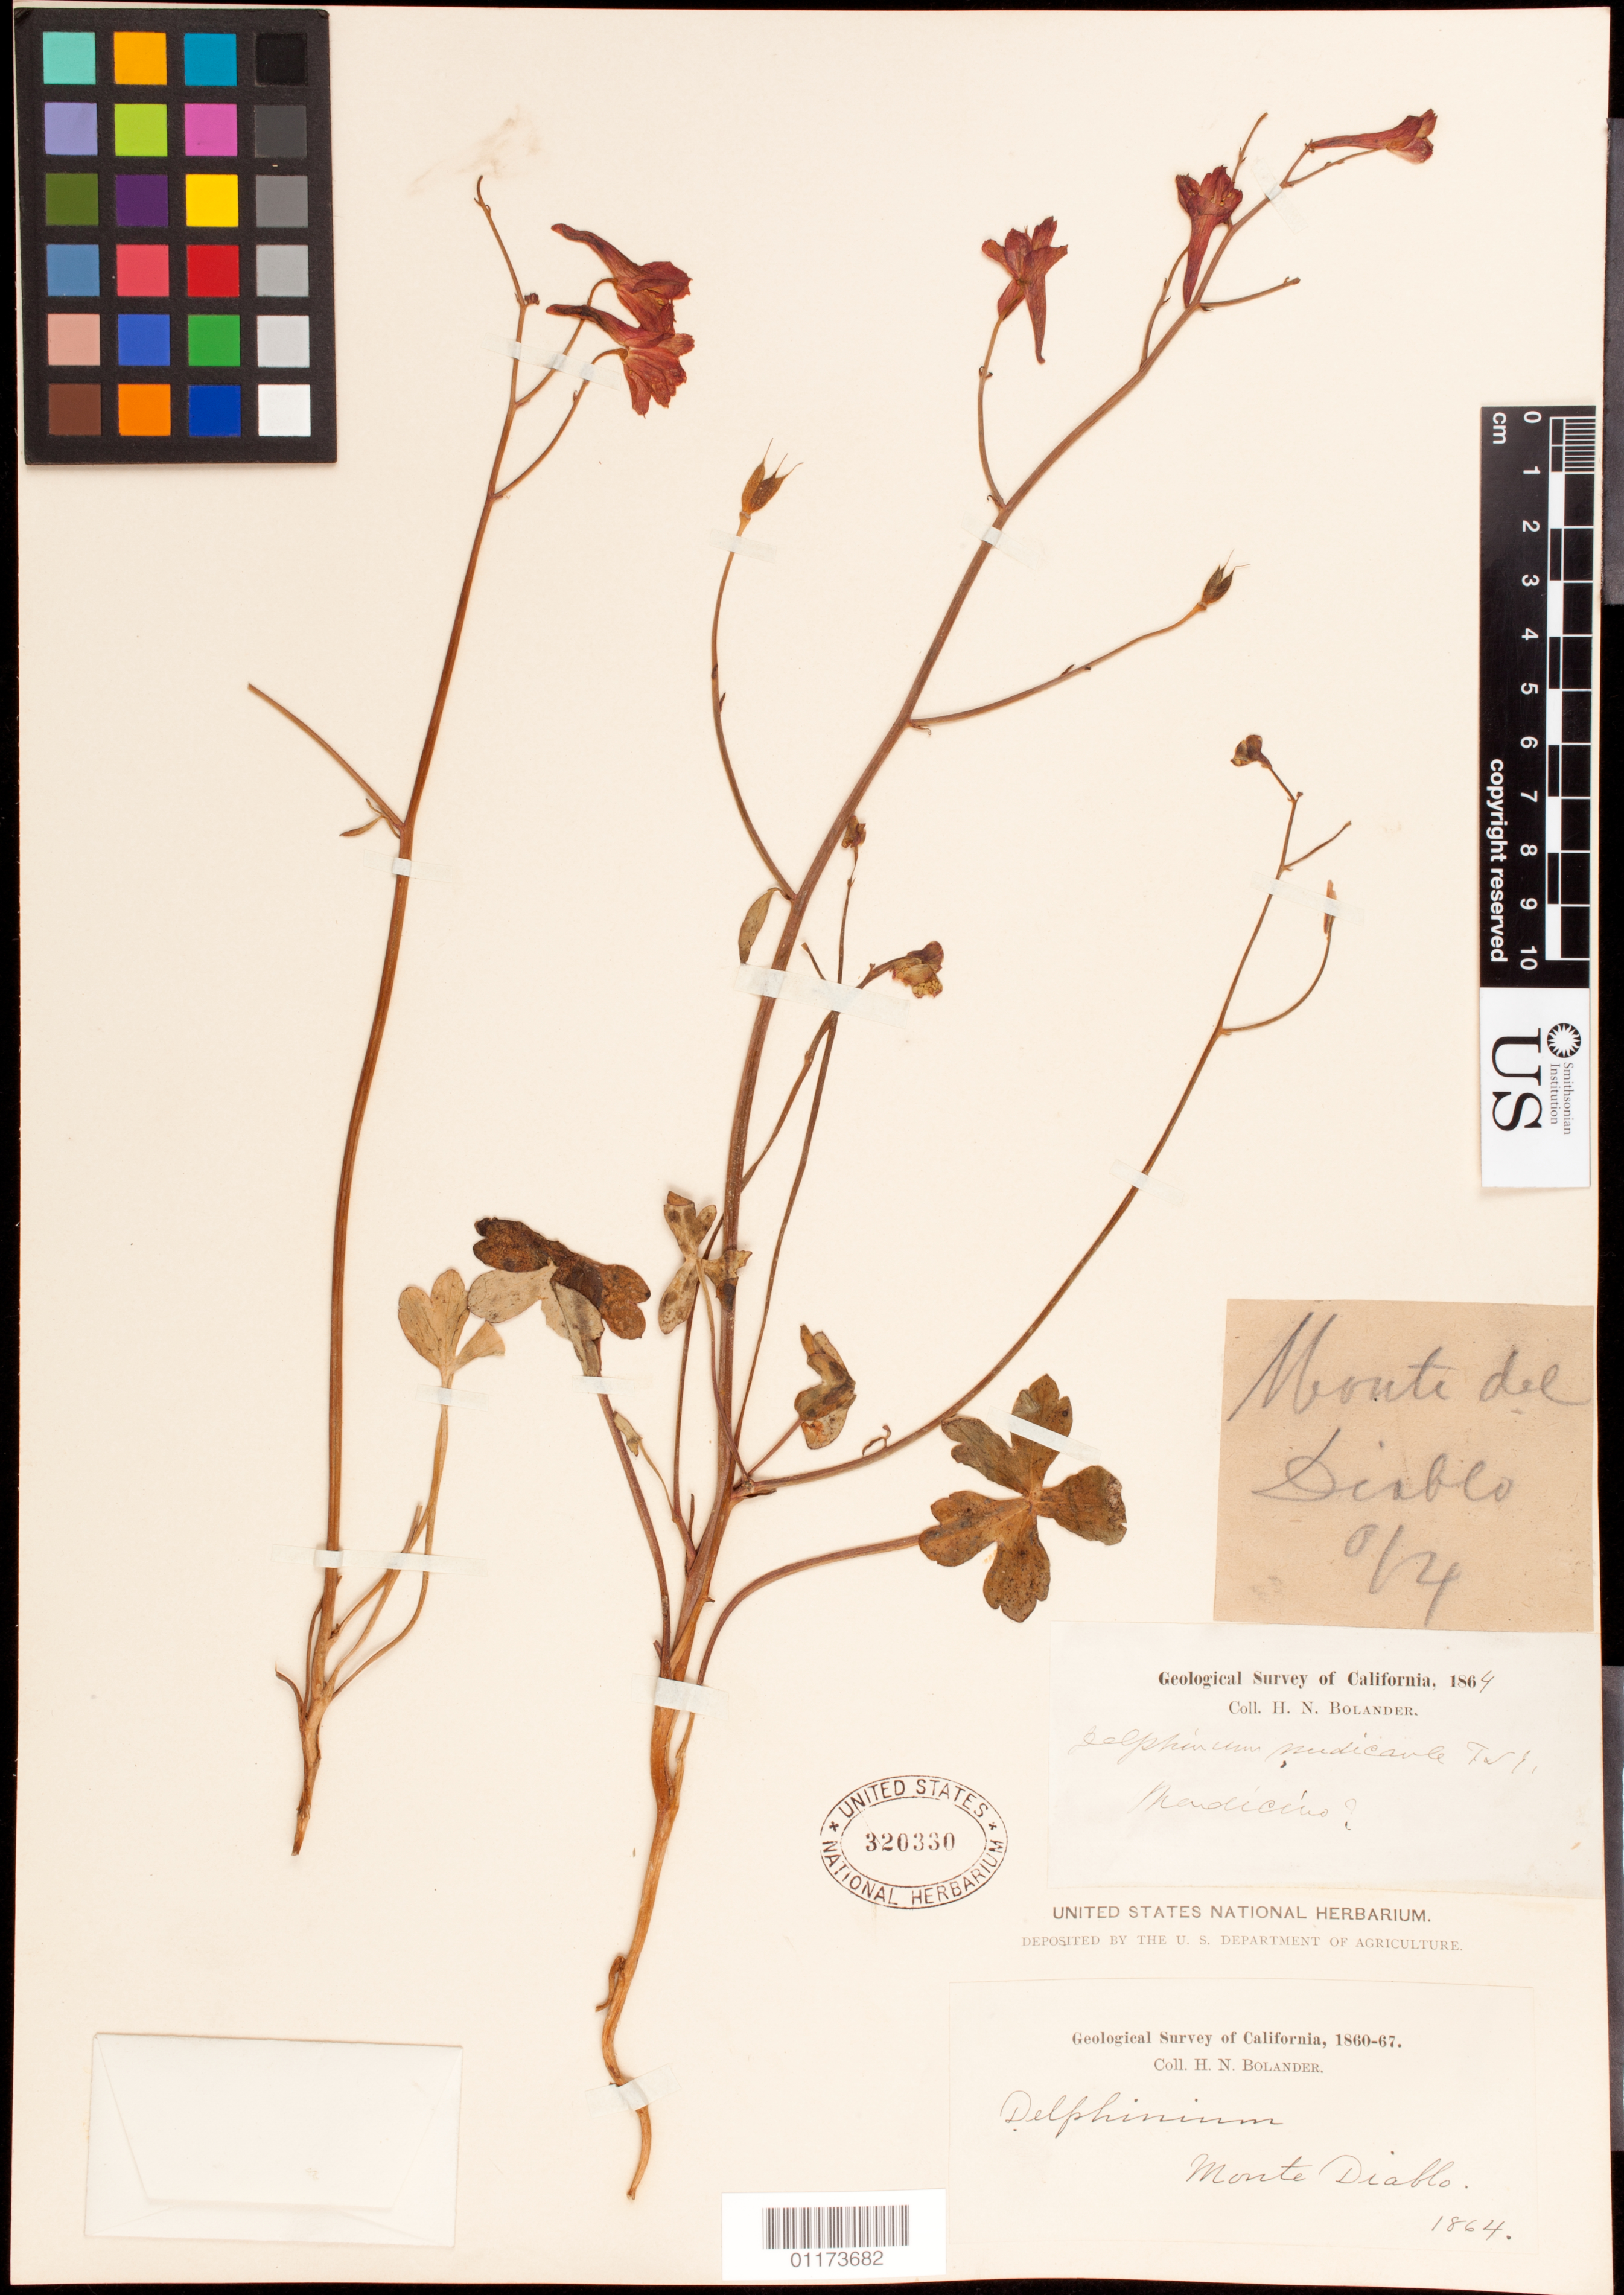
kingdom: Plantae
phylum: Tracheophyta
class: Magnoliopsida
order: Ranunculales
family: Ranunculaceae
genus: Delphinium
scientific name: Delphinium nudicaule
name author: Torr. & A. Gray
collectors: W. H. Brewer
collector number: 968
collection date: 1862-04-18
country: United States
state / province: California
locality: Near Sonoma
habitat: Dry hills.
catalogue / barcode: US 320336